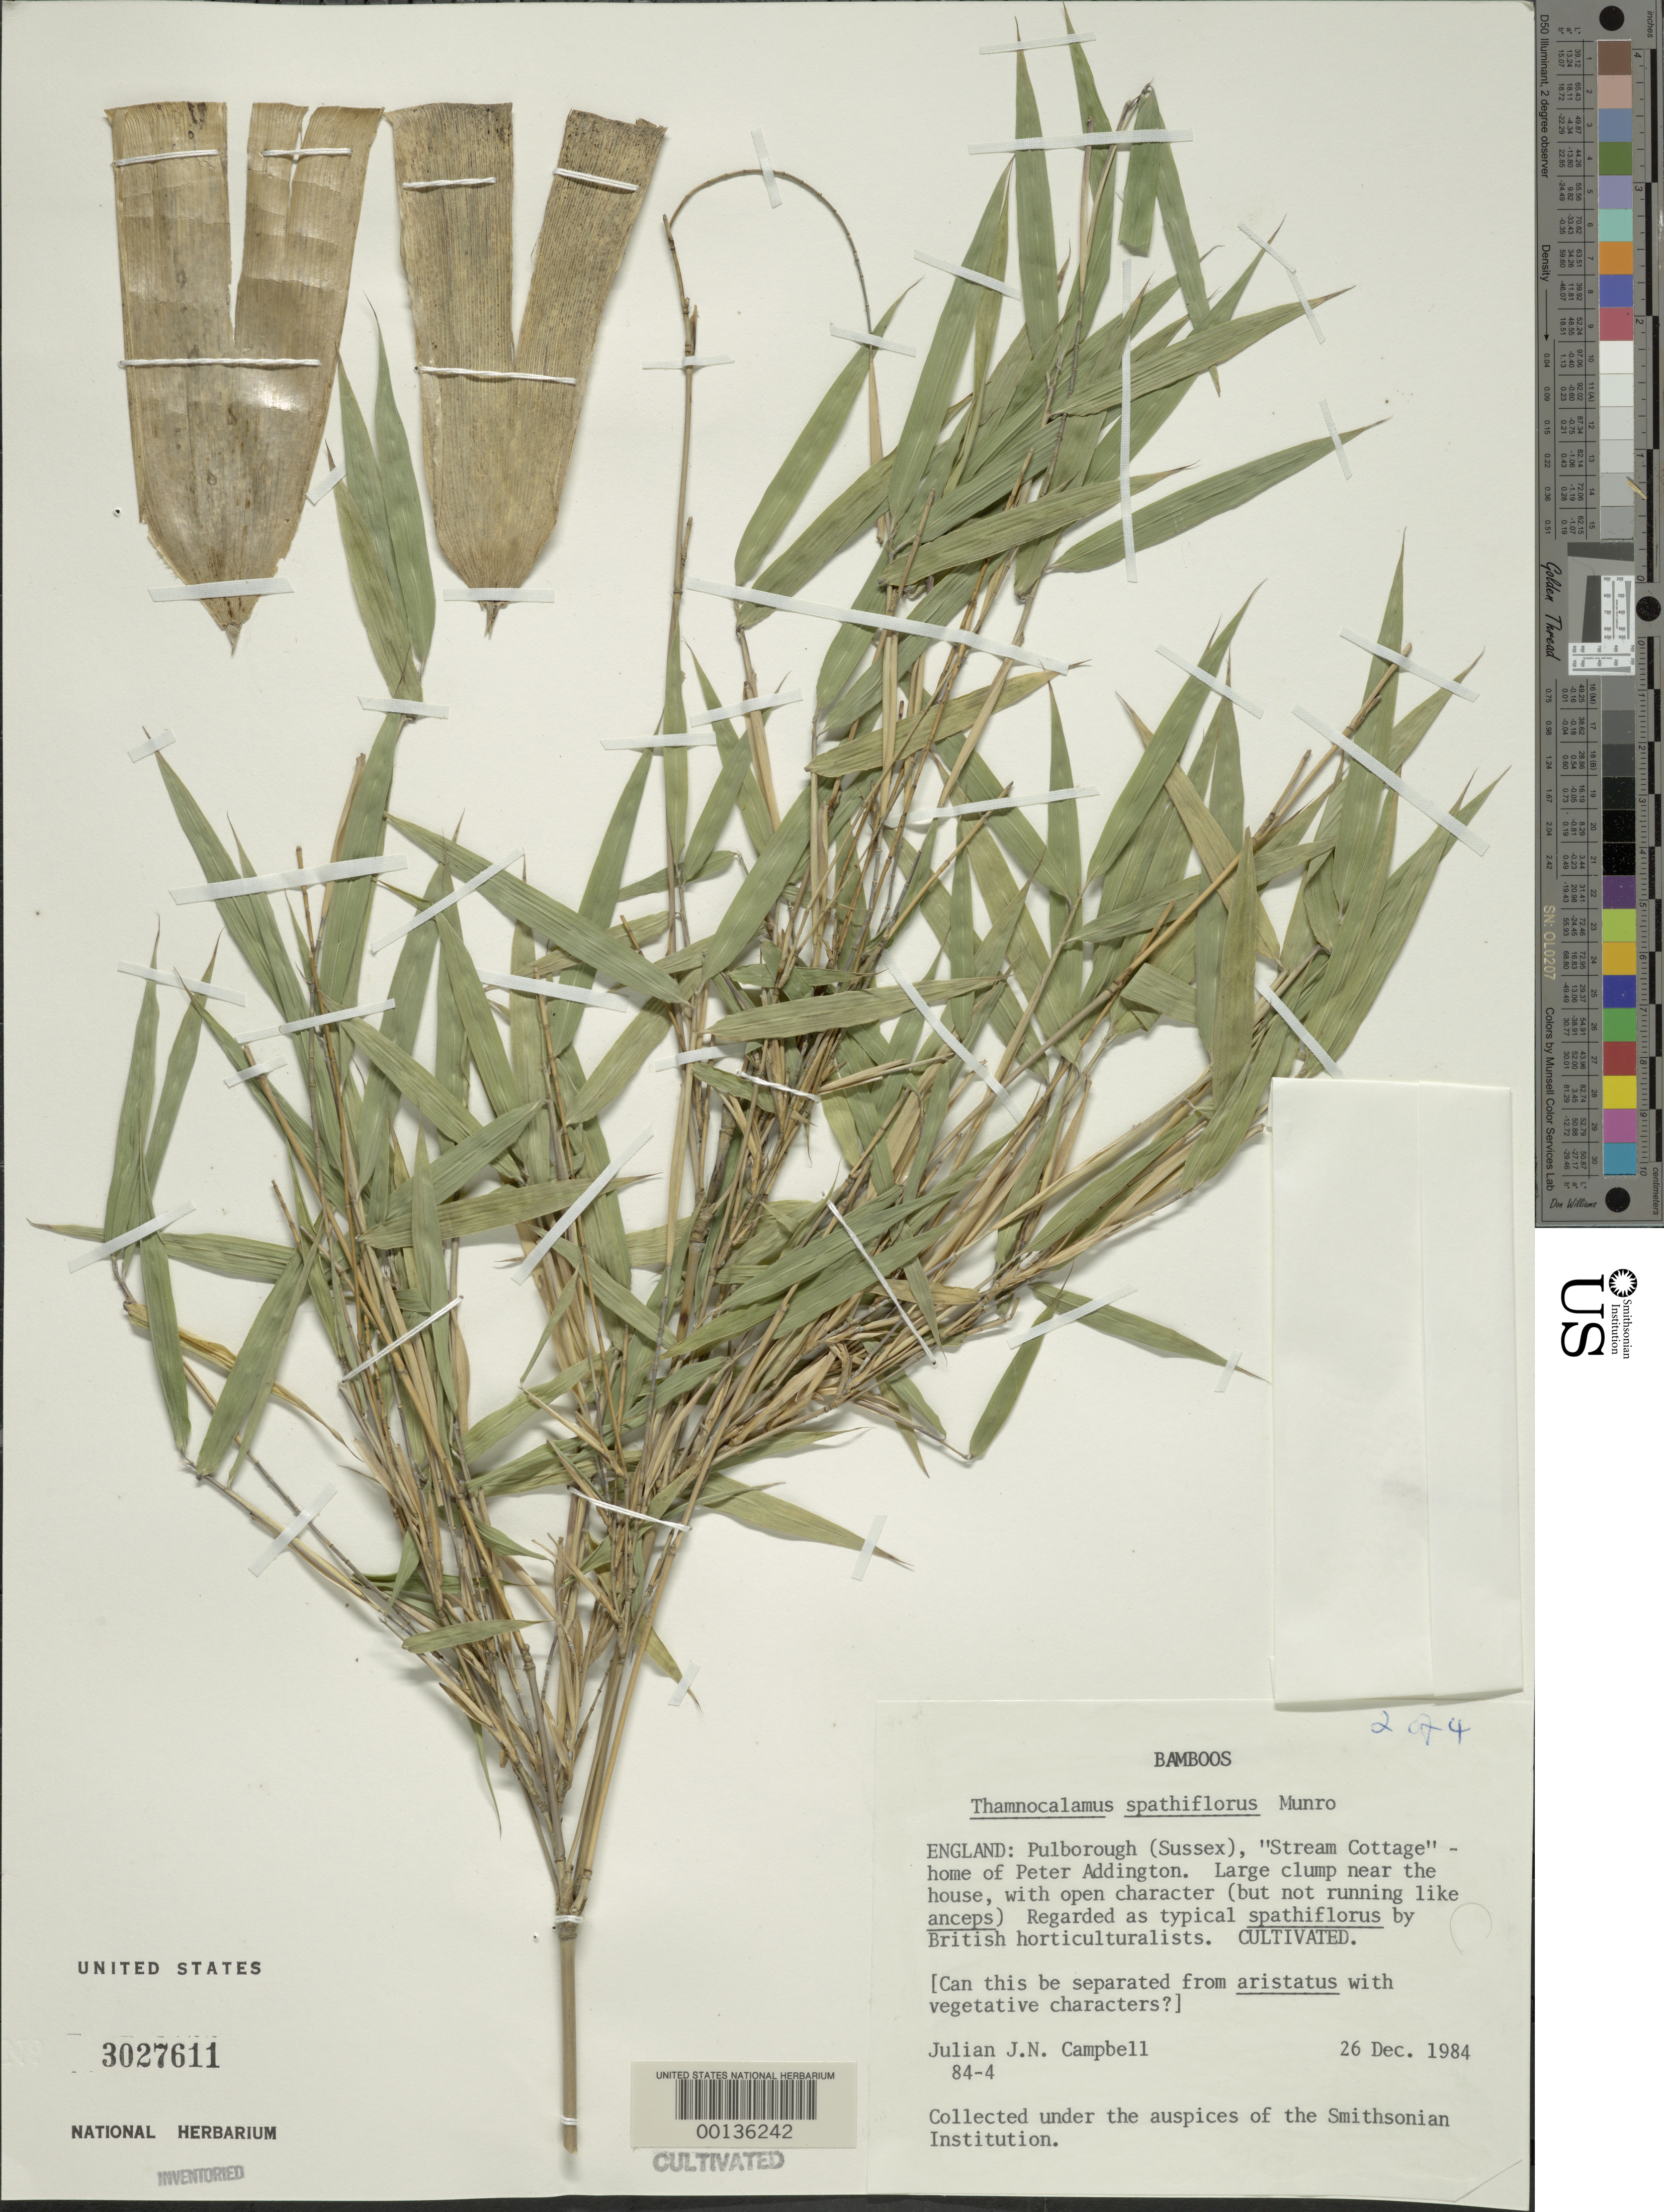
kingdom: Plantae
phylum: Tracheophyta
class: Liliopsida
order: Poales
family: Poaceae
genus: Thamnocalamus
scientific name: Thamnocalamus spathiflorus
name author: (Trin.) Munro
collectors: J. E. Campbell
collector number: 84-4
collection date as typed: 26 Dec 1984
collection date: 1984-12-26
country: United Kingdom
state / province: England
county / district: West Sussex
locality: Pulborough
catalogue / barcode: US 3027611